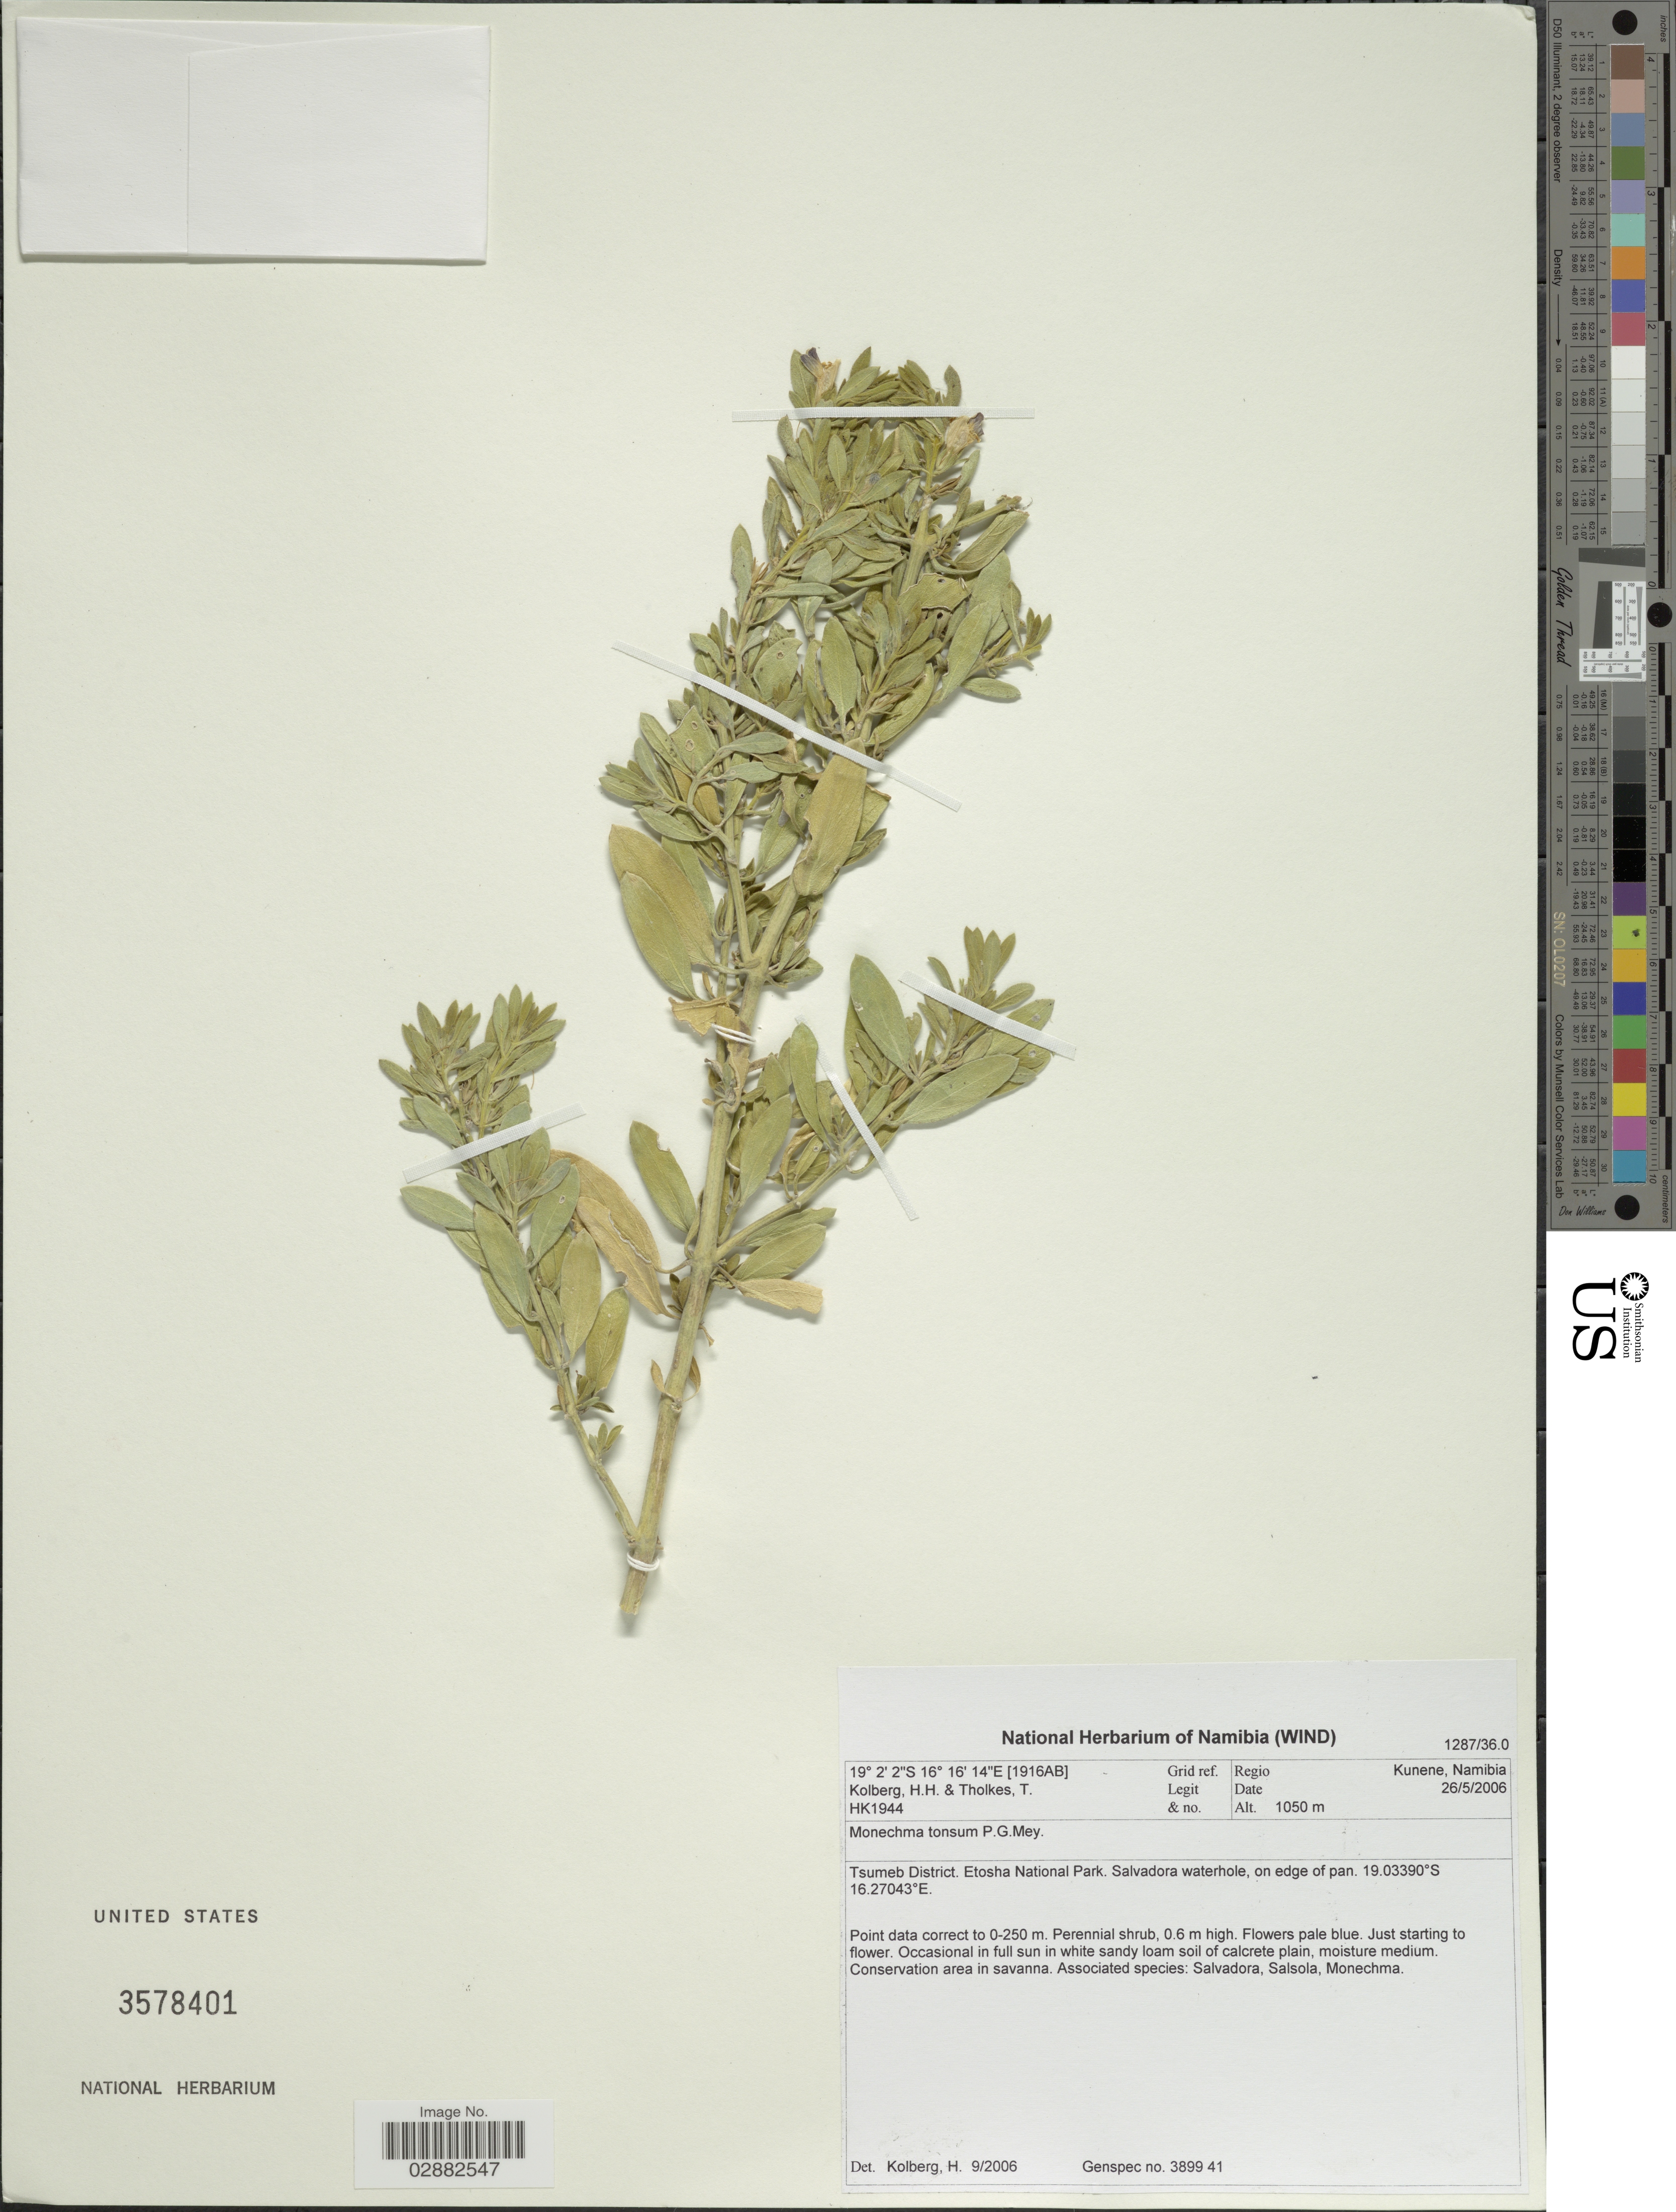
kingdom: Plantae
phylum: Tracheophyta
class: Magnoliopsida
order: Lamiales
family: Acanthaceae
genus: Justicia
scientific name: Justicia tonsa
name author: (P.G. Mey.) J.C. Manning & Goldblatt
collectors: H. H. Kolberg & T. Tholkes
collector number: HK1944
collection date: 2006-05-26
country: Namibia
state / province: Kunene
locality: [1916AB], Regio Kuene, Namibia, Tsumeb District. Etosha National Park. Salvadora waterhole, on edge of pan.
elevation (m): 1050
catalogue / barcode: US 3578401